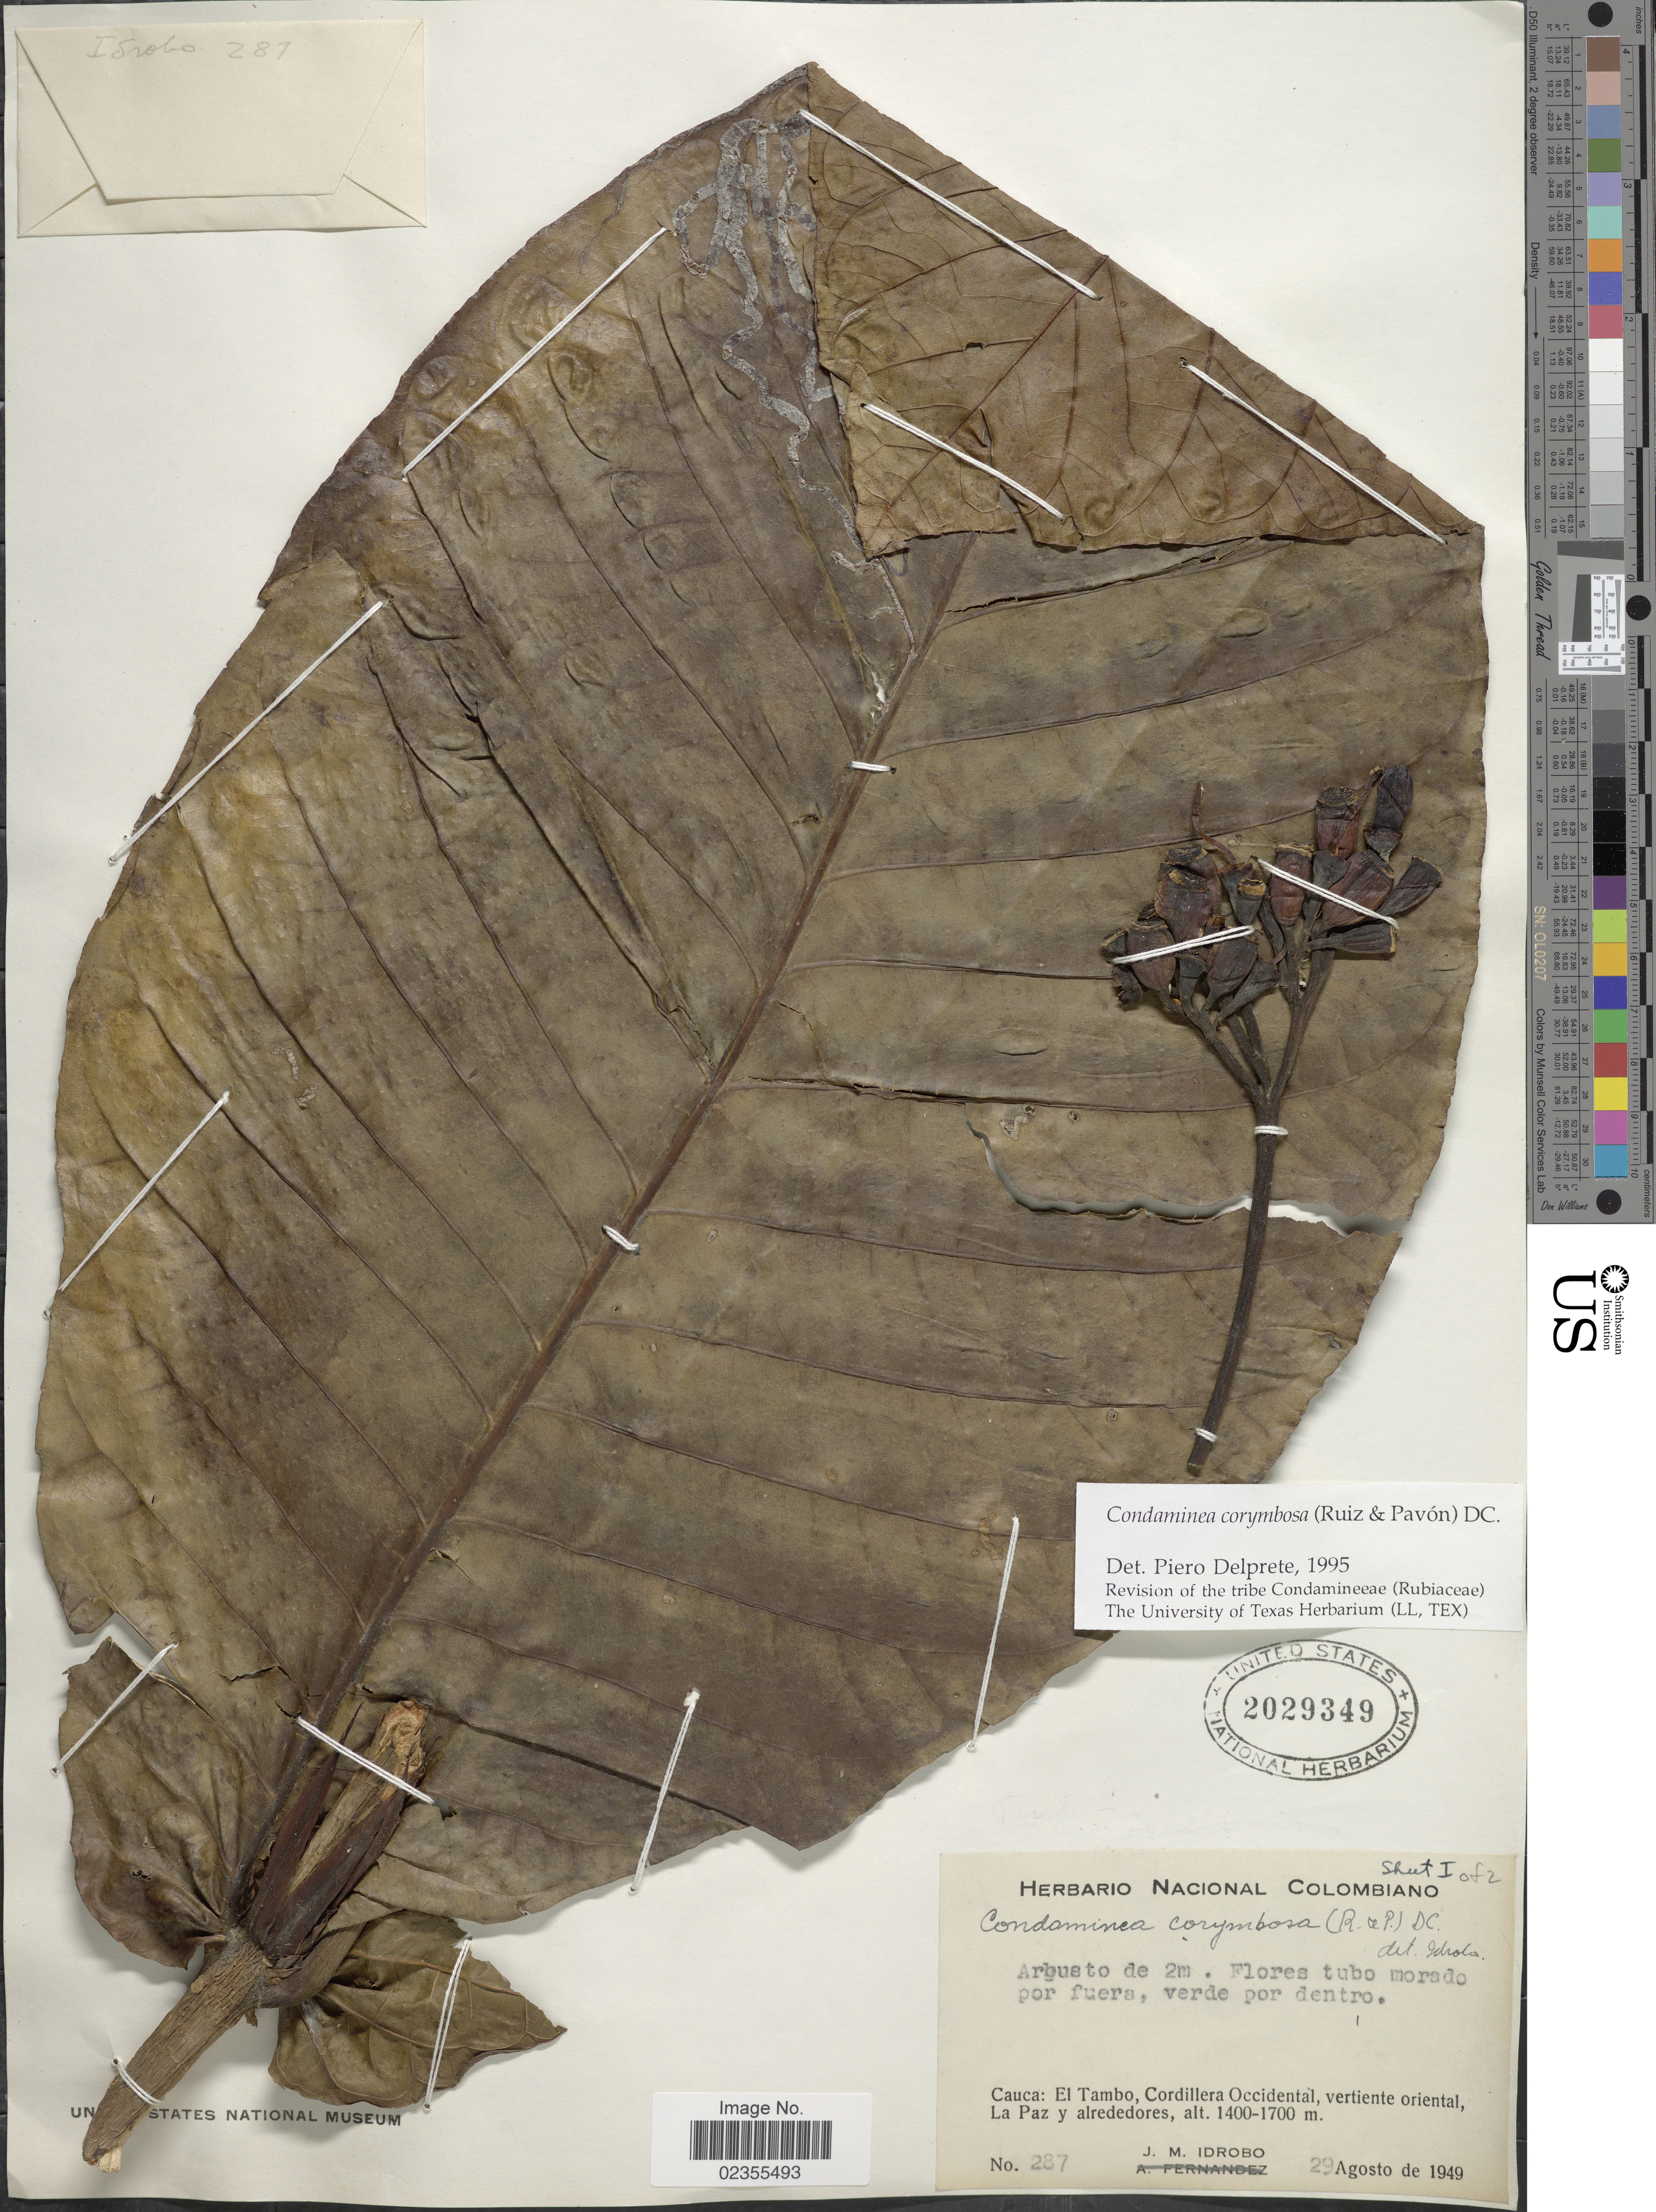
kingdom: Plantae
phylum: Tracheophyta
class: Magnoliopsida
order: Gentianales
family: Rubiaceae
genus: Condaminea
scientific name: Condaminea corymbosa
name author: (Ruiz & Pav.) DC.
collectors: J. M. Idrobo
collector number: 287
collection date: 1949-08-29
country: Colombia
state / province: Cauca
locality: El Tambo, Cordillera Occidental, vertiente oriental, La Paz y alrededores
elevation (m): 1400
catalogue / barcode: US 2029349